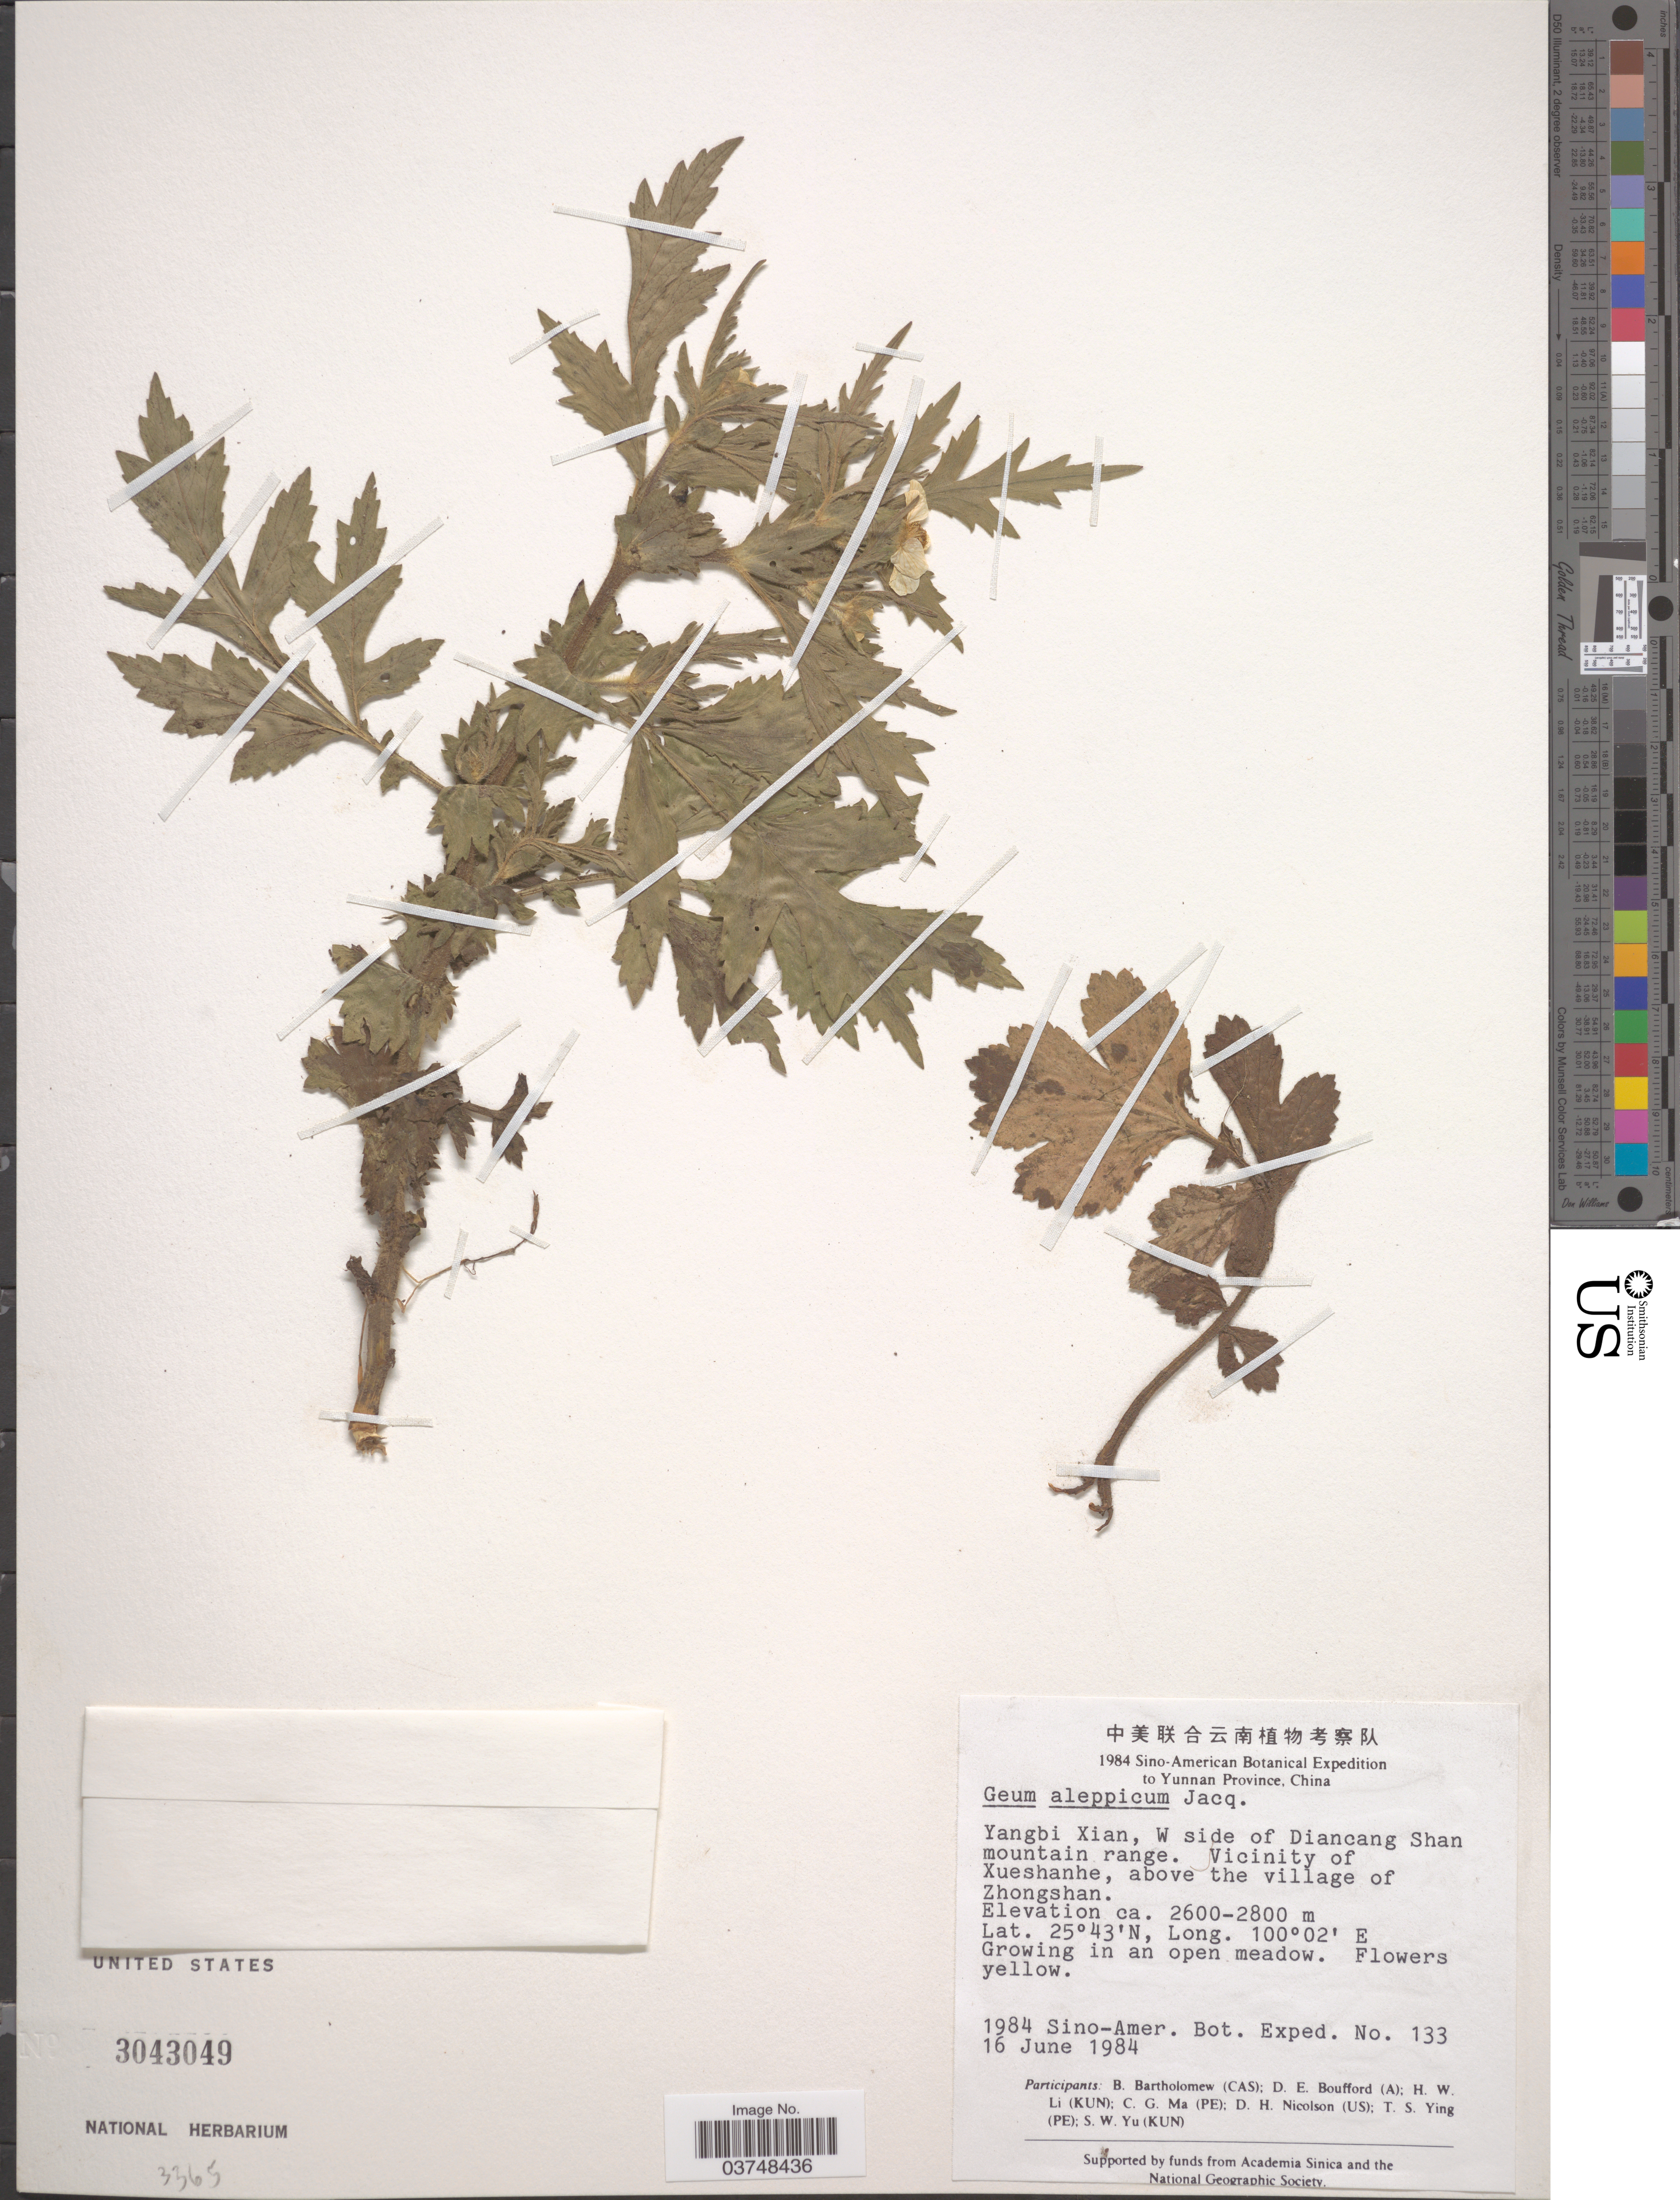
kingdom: Plantae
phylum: Tracheophyta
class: Magnoliopsida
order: Rosales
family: Rosaceae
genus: Geum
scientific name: Geum aleppicum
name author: Jacq.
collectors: Sino-Amer. Bot. Exped. 1984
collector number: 133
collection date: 1984-06-16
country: China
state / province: Yunnan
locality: Yangbi Xian, W side of Diancang Shan mountain range. Vicinity of Xueshanhe, above the village of Zhongshan.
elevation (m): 2600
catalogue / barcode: US 3043049